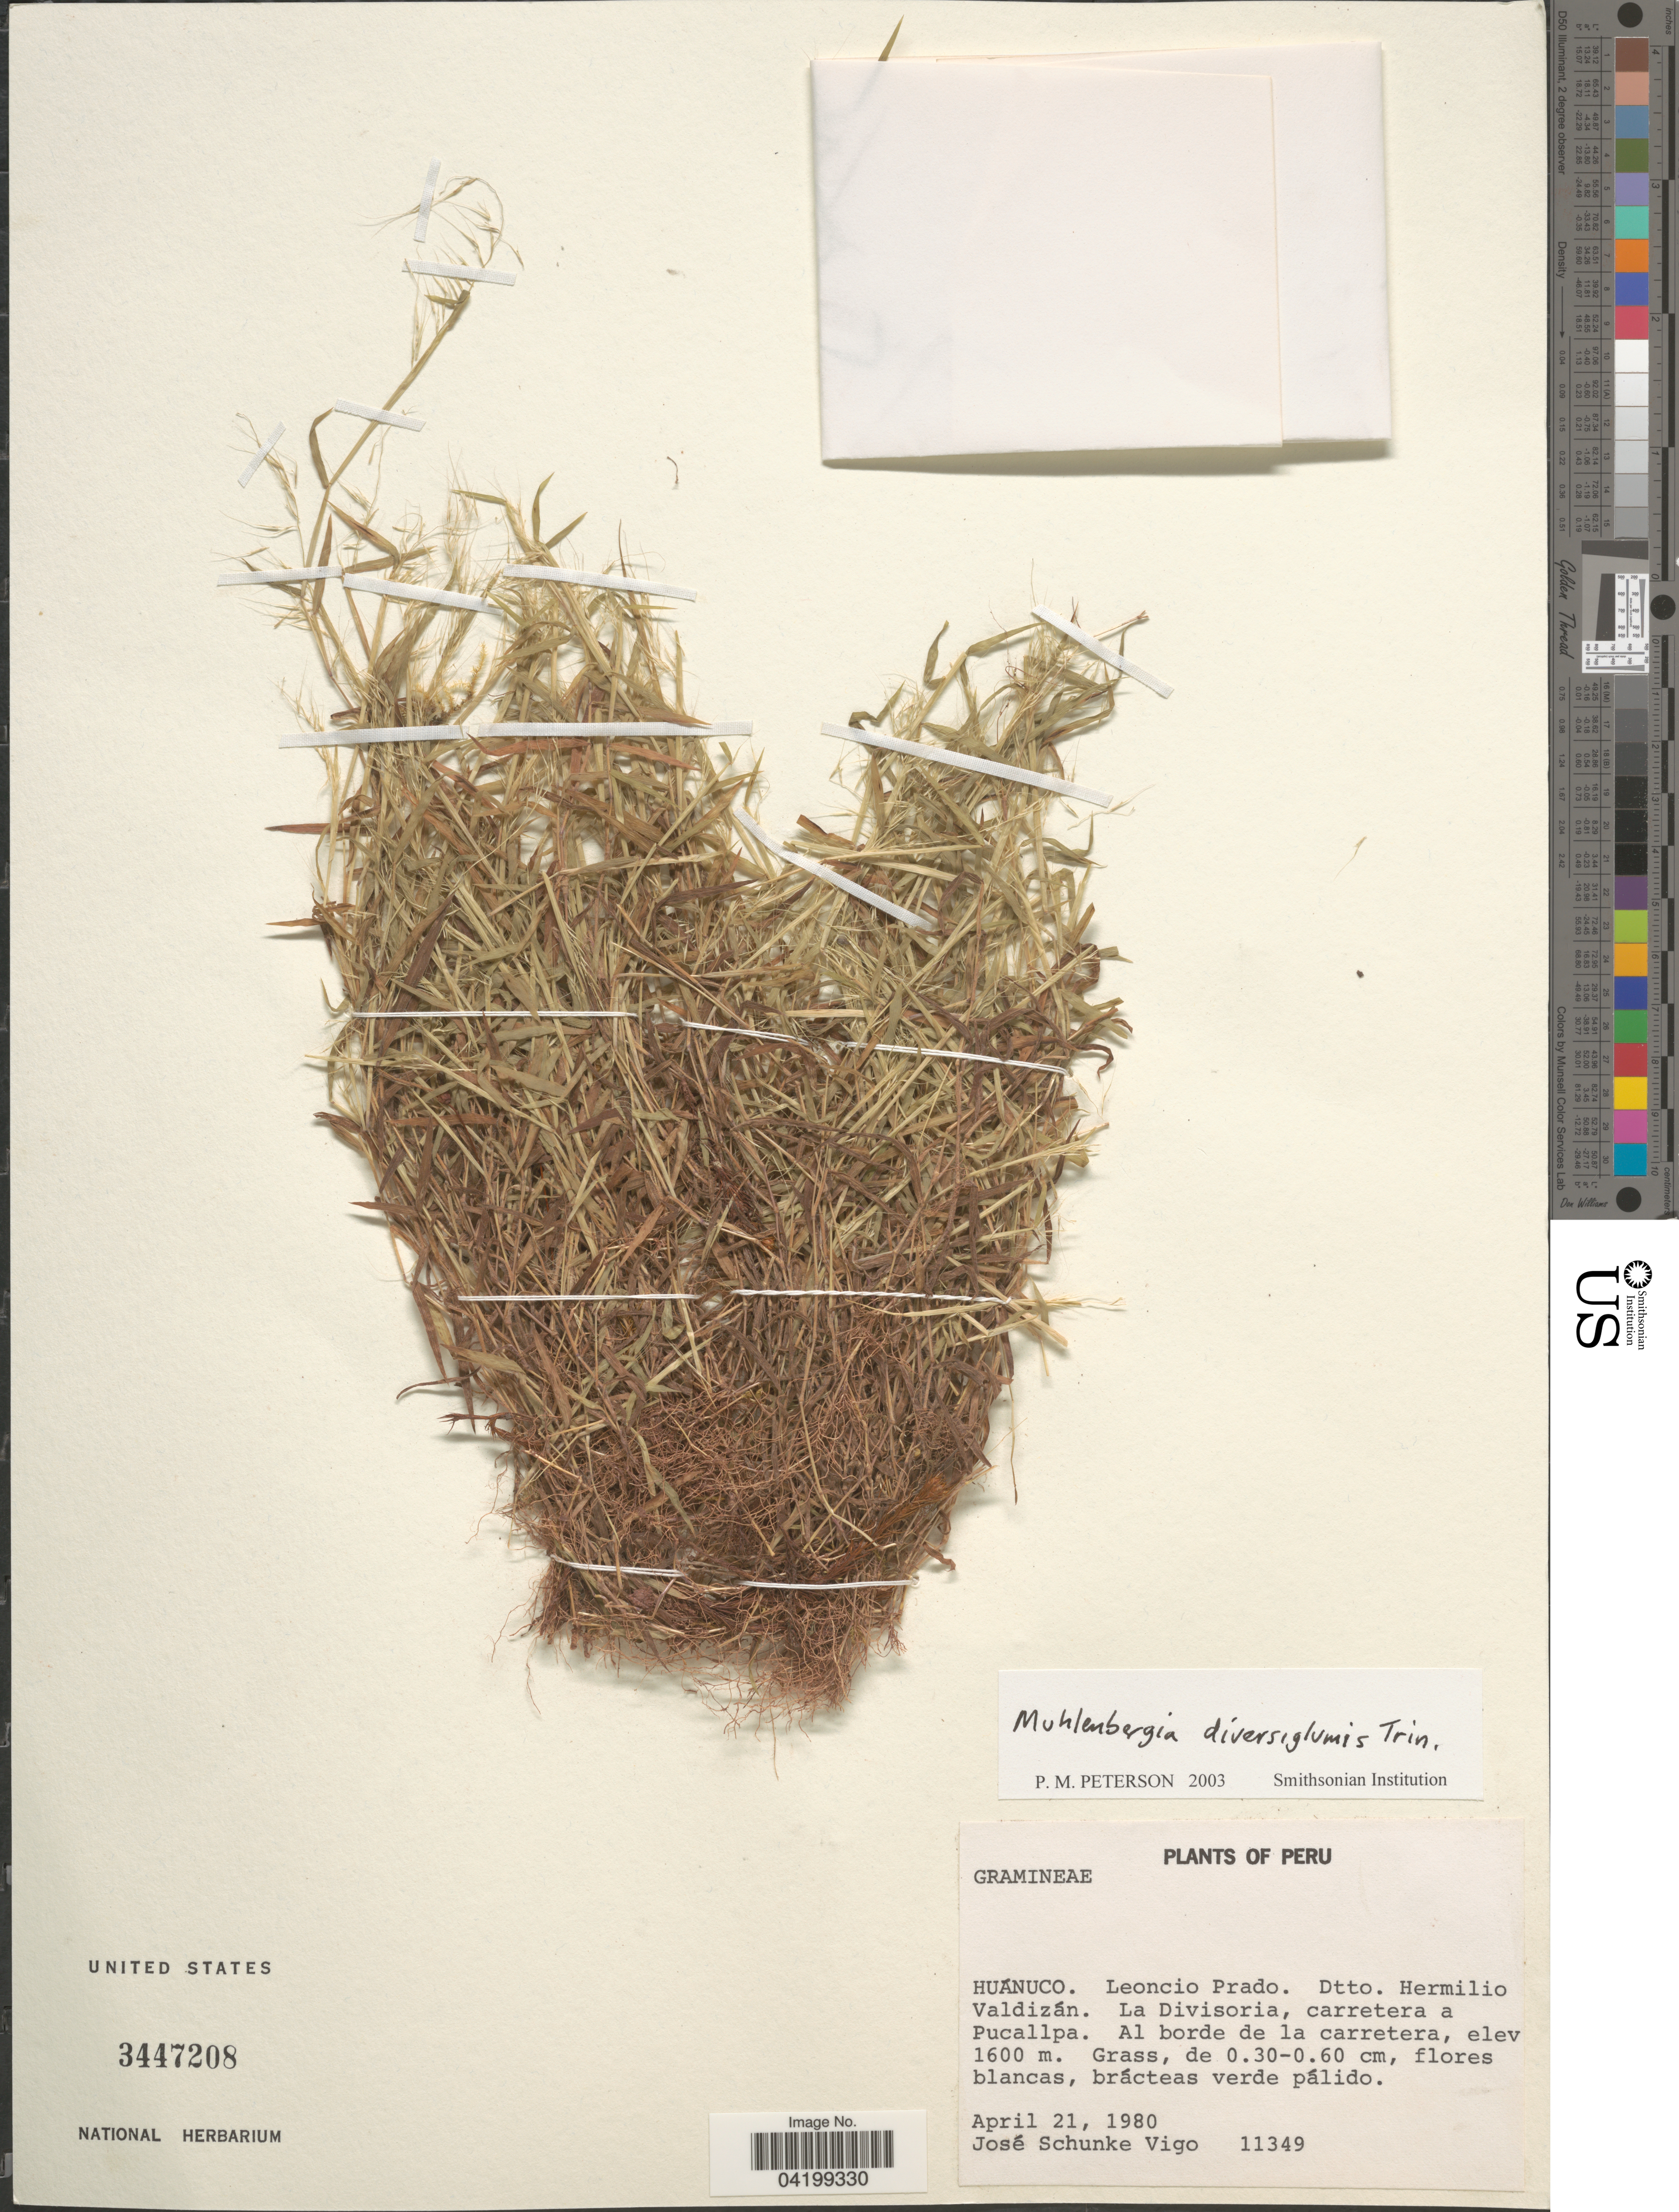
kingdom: Plantae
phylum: Tracheophyta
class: Liliopsida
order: Poales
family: Poaceae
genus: Muhlenbergia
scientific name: Muhlenbergia diversiglumis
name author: Trin.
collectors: J. Schunke Vigo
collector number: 11349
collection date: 1980-04-21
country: Peru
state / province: Huánuco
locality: Leoncio Prado. Dtto. Hermilio Valdizán. La Divisoria, carretera a Pucallpa. Al borde de la carretera.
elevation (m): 1600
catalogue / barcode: US 3447208